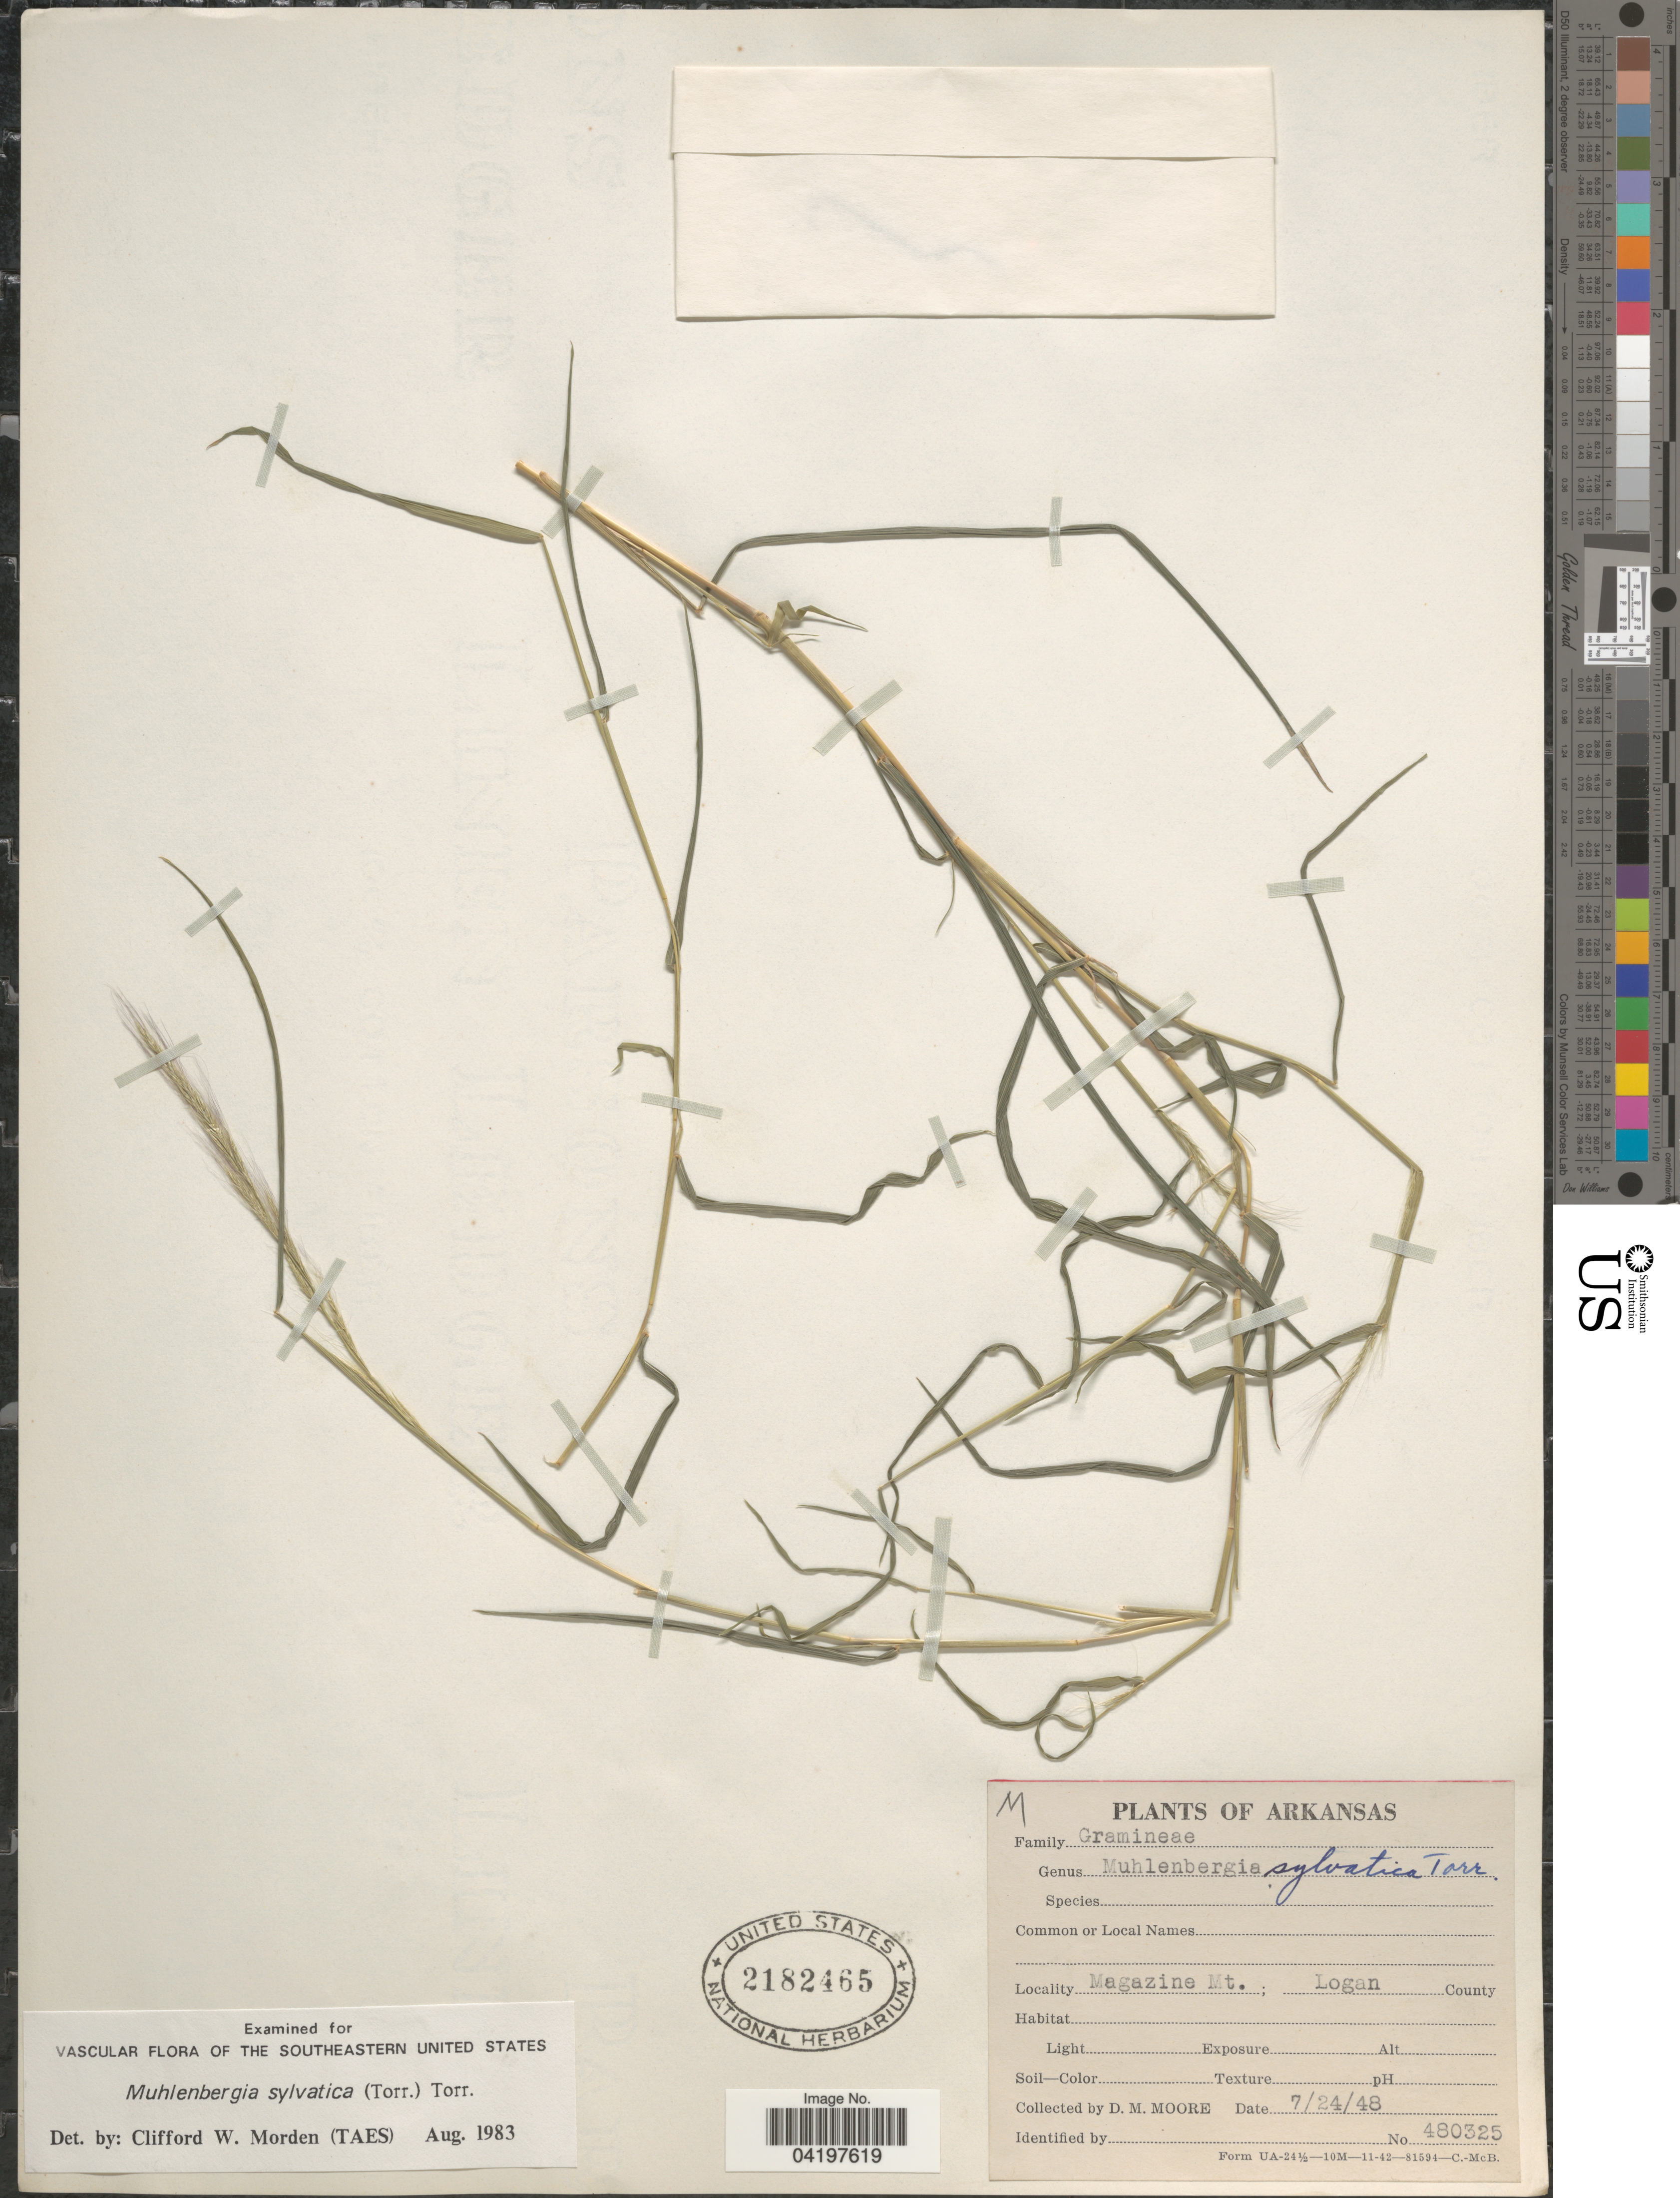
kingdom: Plantae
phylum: Tracheophyta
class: Liliopsida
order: Poales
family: Poaceae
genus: Muhlenbergia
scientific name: Muhlenbergia sylvatica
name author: (Torr.) Torr. ex A. Gray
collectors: D. Moore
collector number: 480325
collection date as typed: Transcribed d/m/y: 24/7/48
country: United States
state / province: Arkansas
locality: Magazine Mt.; Logan County.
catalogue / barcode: US 2182465